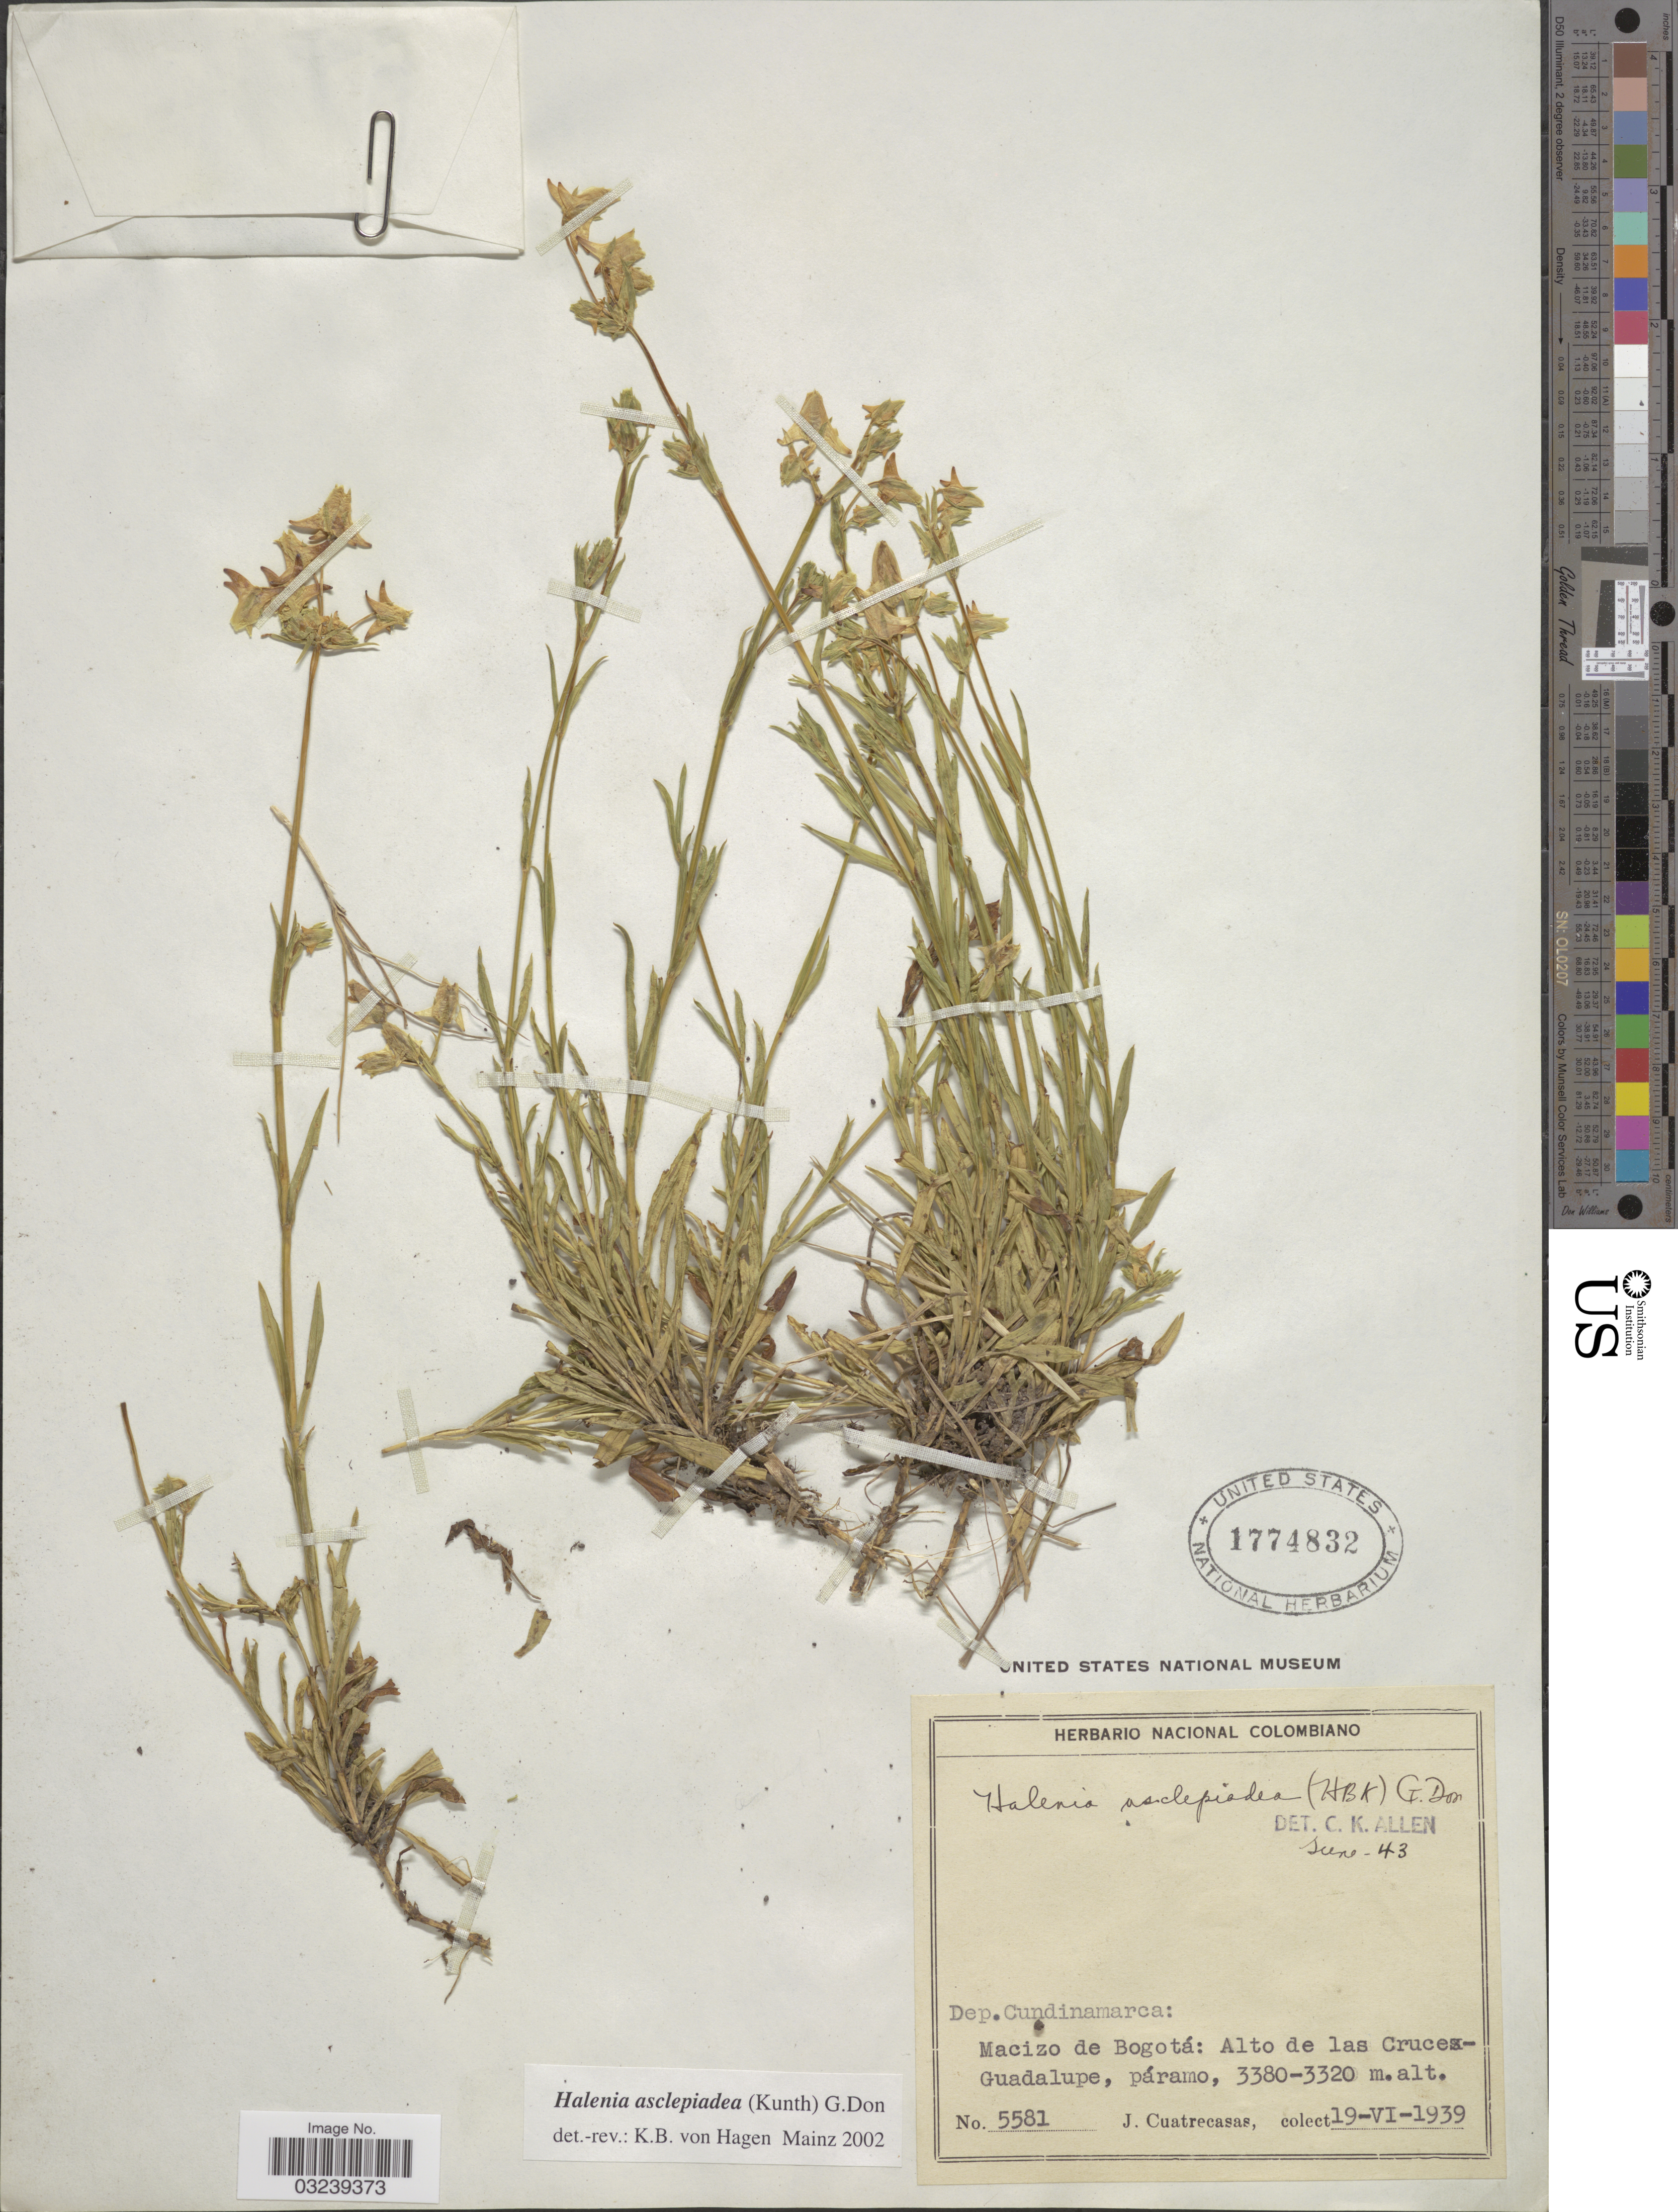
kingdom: Plantae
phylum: Tracheophyta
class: Magnoliopsida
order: Gentianales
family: Gentianaceae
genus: Halenia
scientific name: Halenia asclepiadea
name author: (Kunth) G. Don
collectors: J. Cuatrecasas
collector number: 5581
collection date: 1939-06-19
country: Colombia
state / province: Cundinamarca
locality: Dep. Cundinamarca: Macizo de Bogotá: Alto de las Cruces-Guadalupe, páramo.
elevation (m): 3320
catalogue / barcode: US 1774832